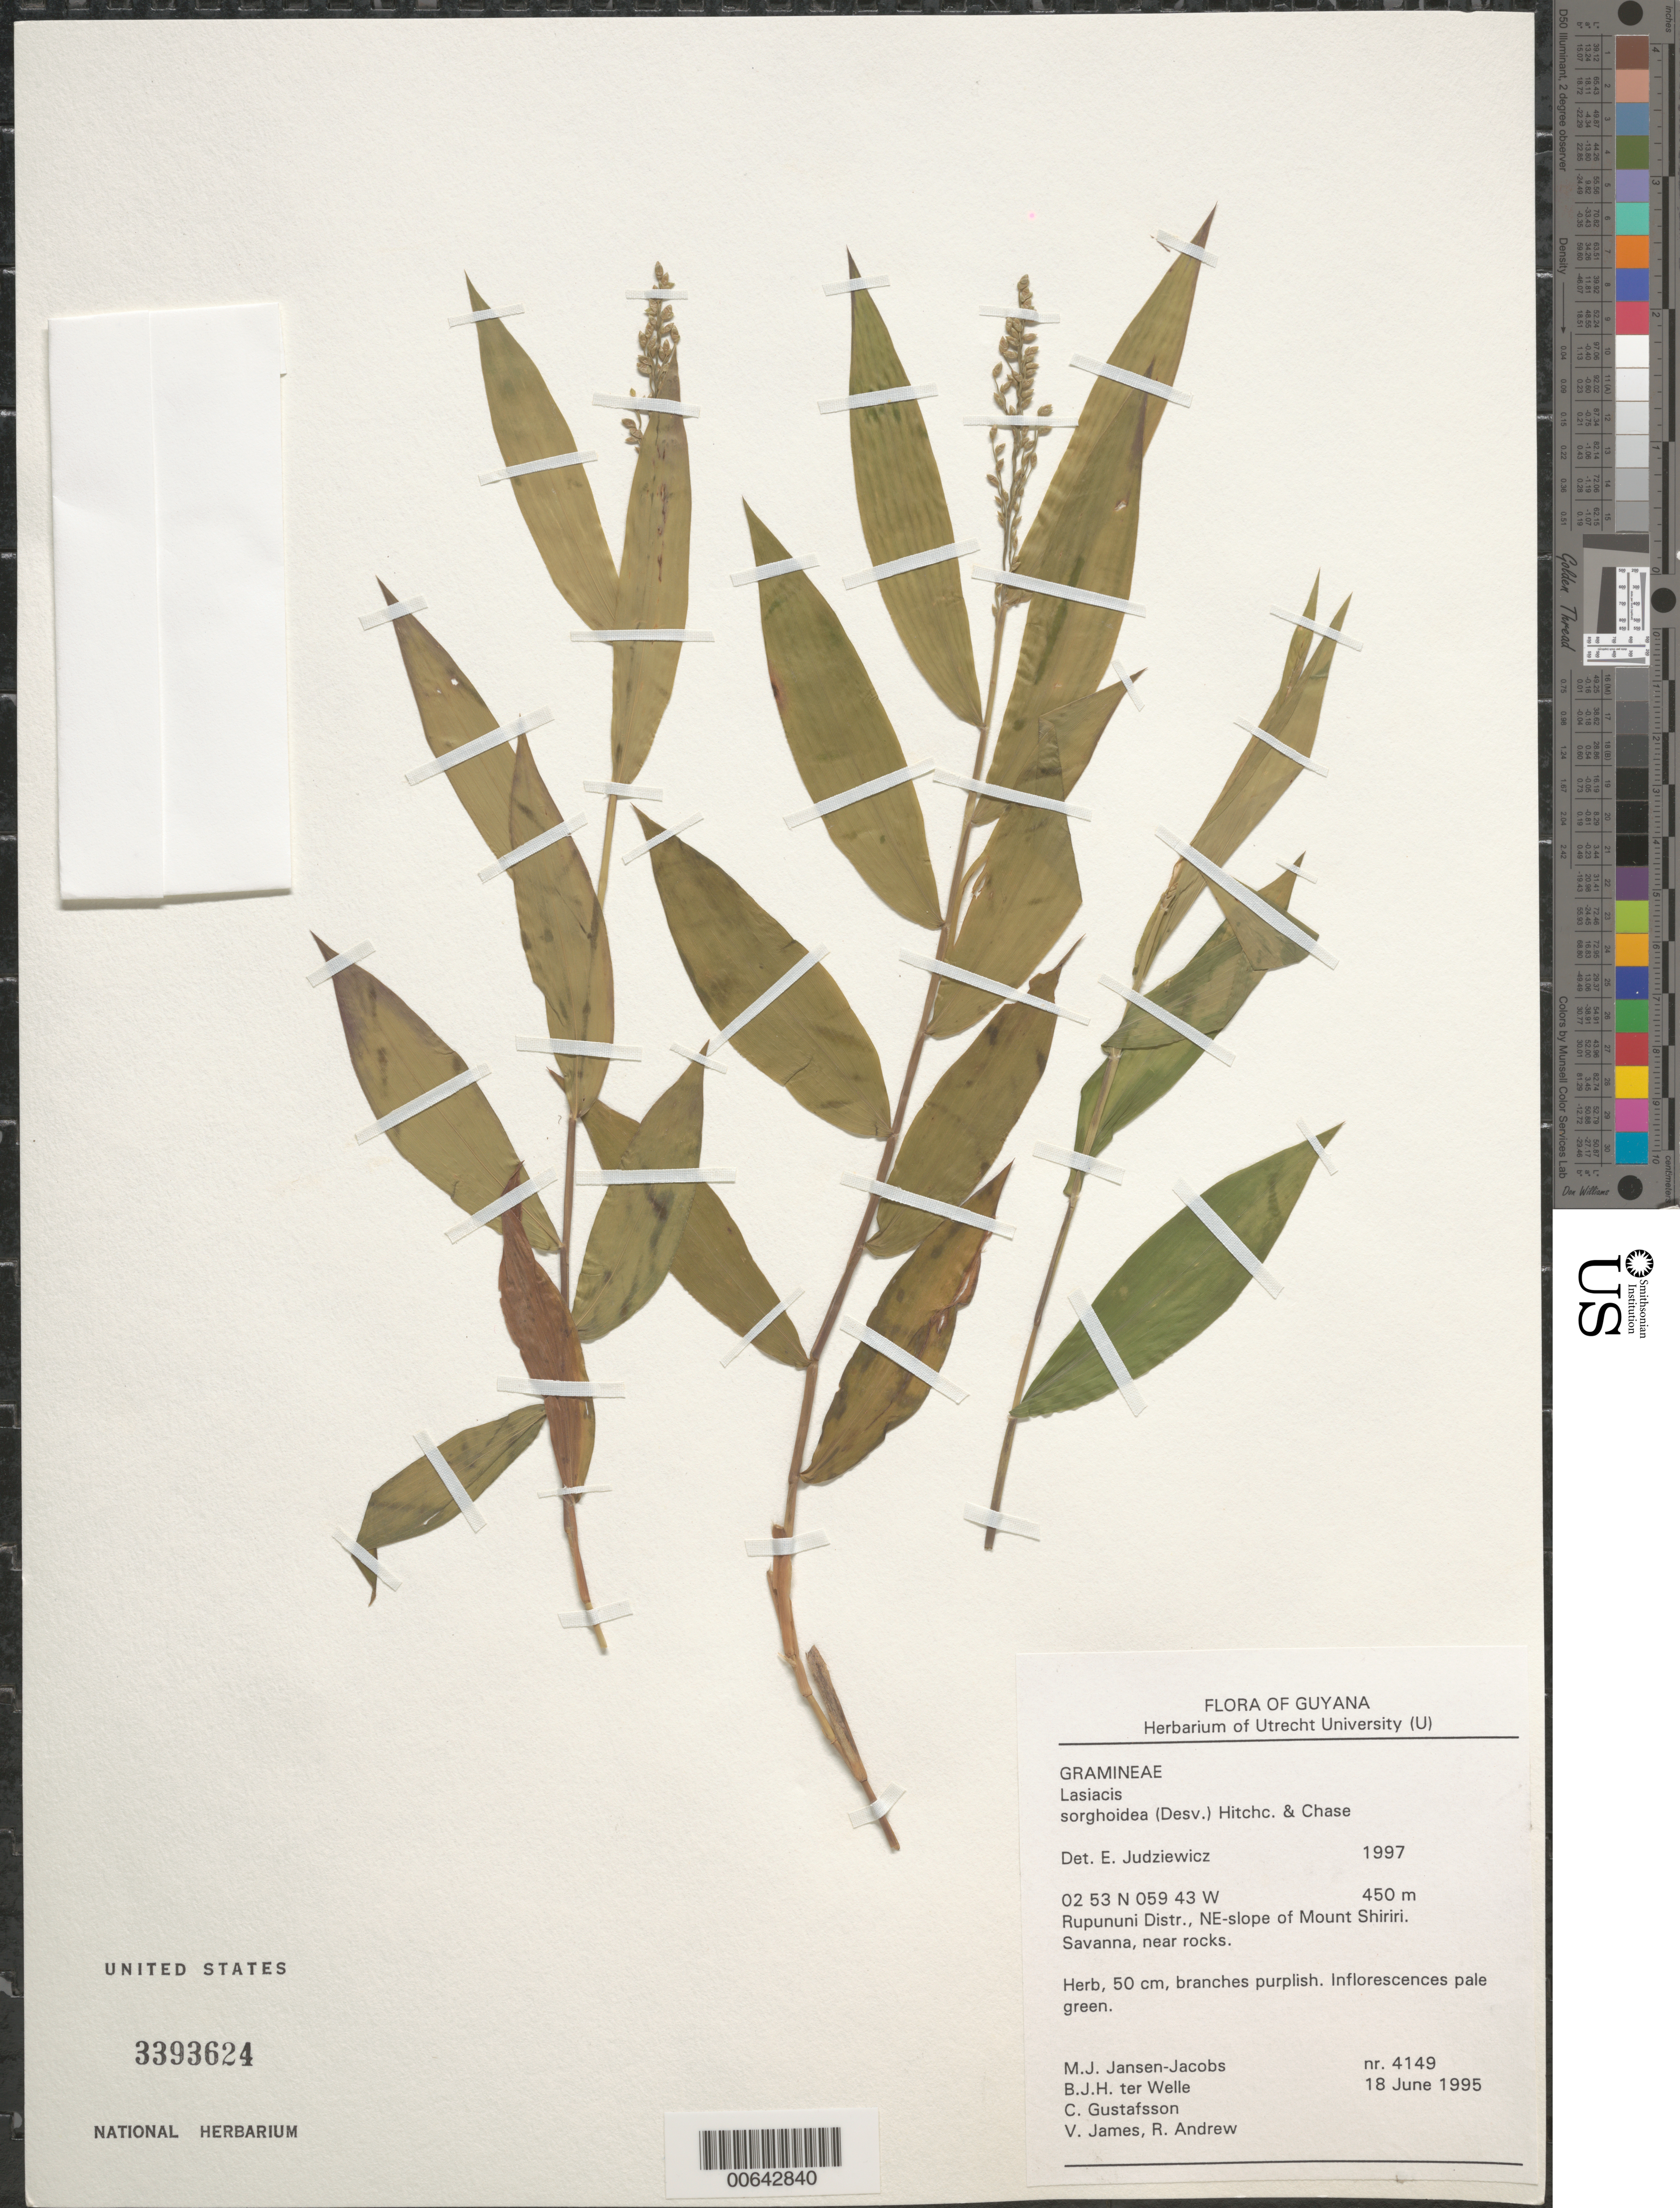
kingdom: Plantae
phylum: Tracheophyta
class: Liliopsida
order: Poales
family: Poaceae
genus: Lasiacis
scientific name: Lasiacis sorghoidea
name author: (Desv. ex Ham.) Hitchc. & Chase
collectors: M. J. Jansen-Jacobs, B. Welle, C. Gustafsson, V. James & R. Andrew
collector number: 4149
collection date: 1995-06-18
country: Guyana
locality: Rupununi Distr., NE-slope of Mount Shiriri. Savanna, near rocks.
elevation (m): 450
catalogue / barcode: US 3393624